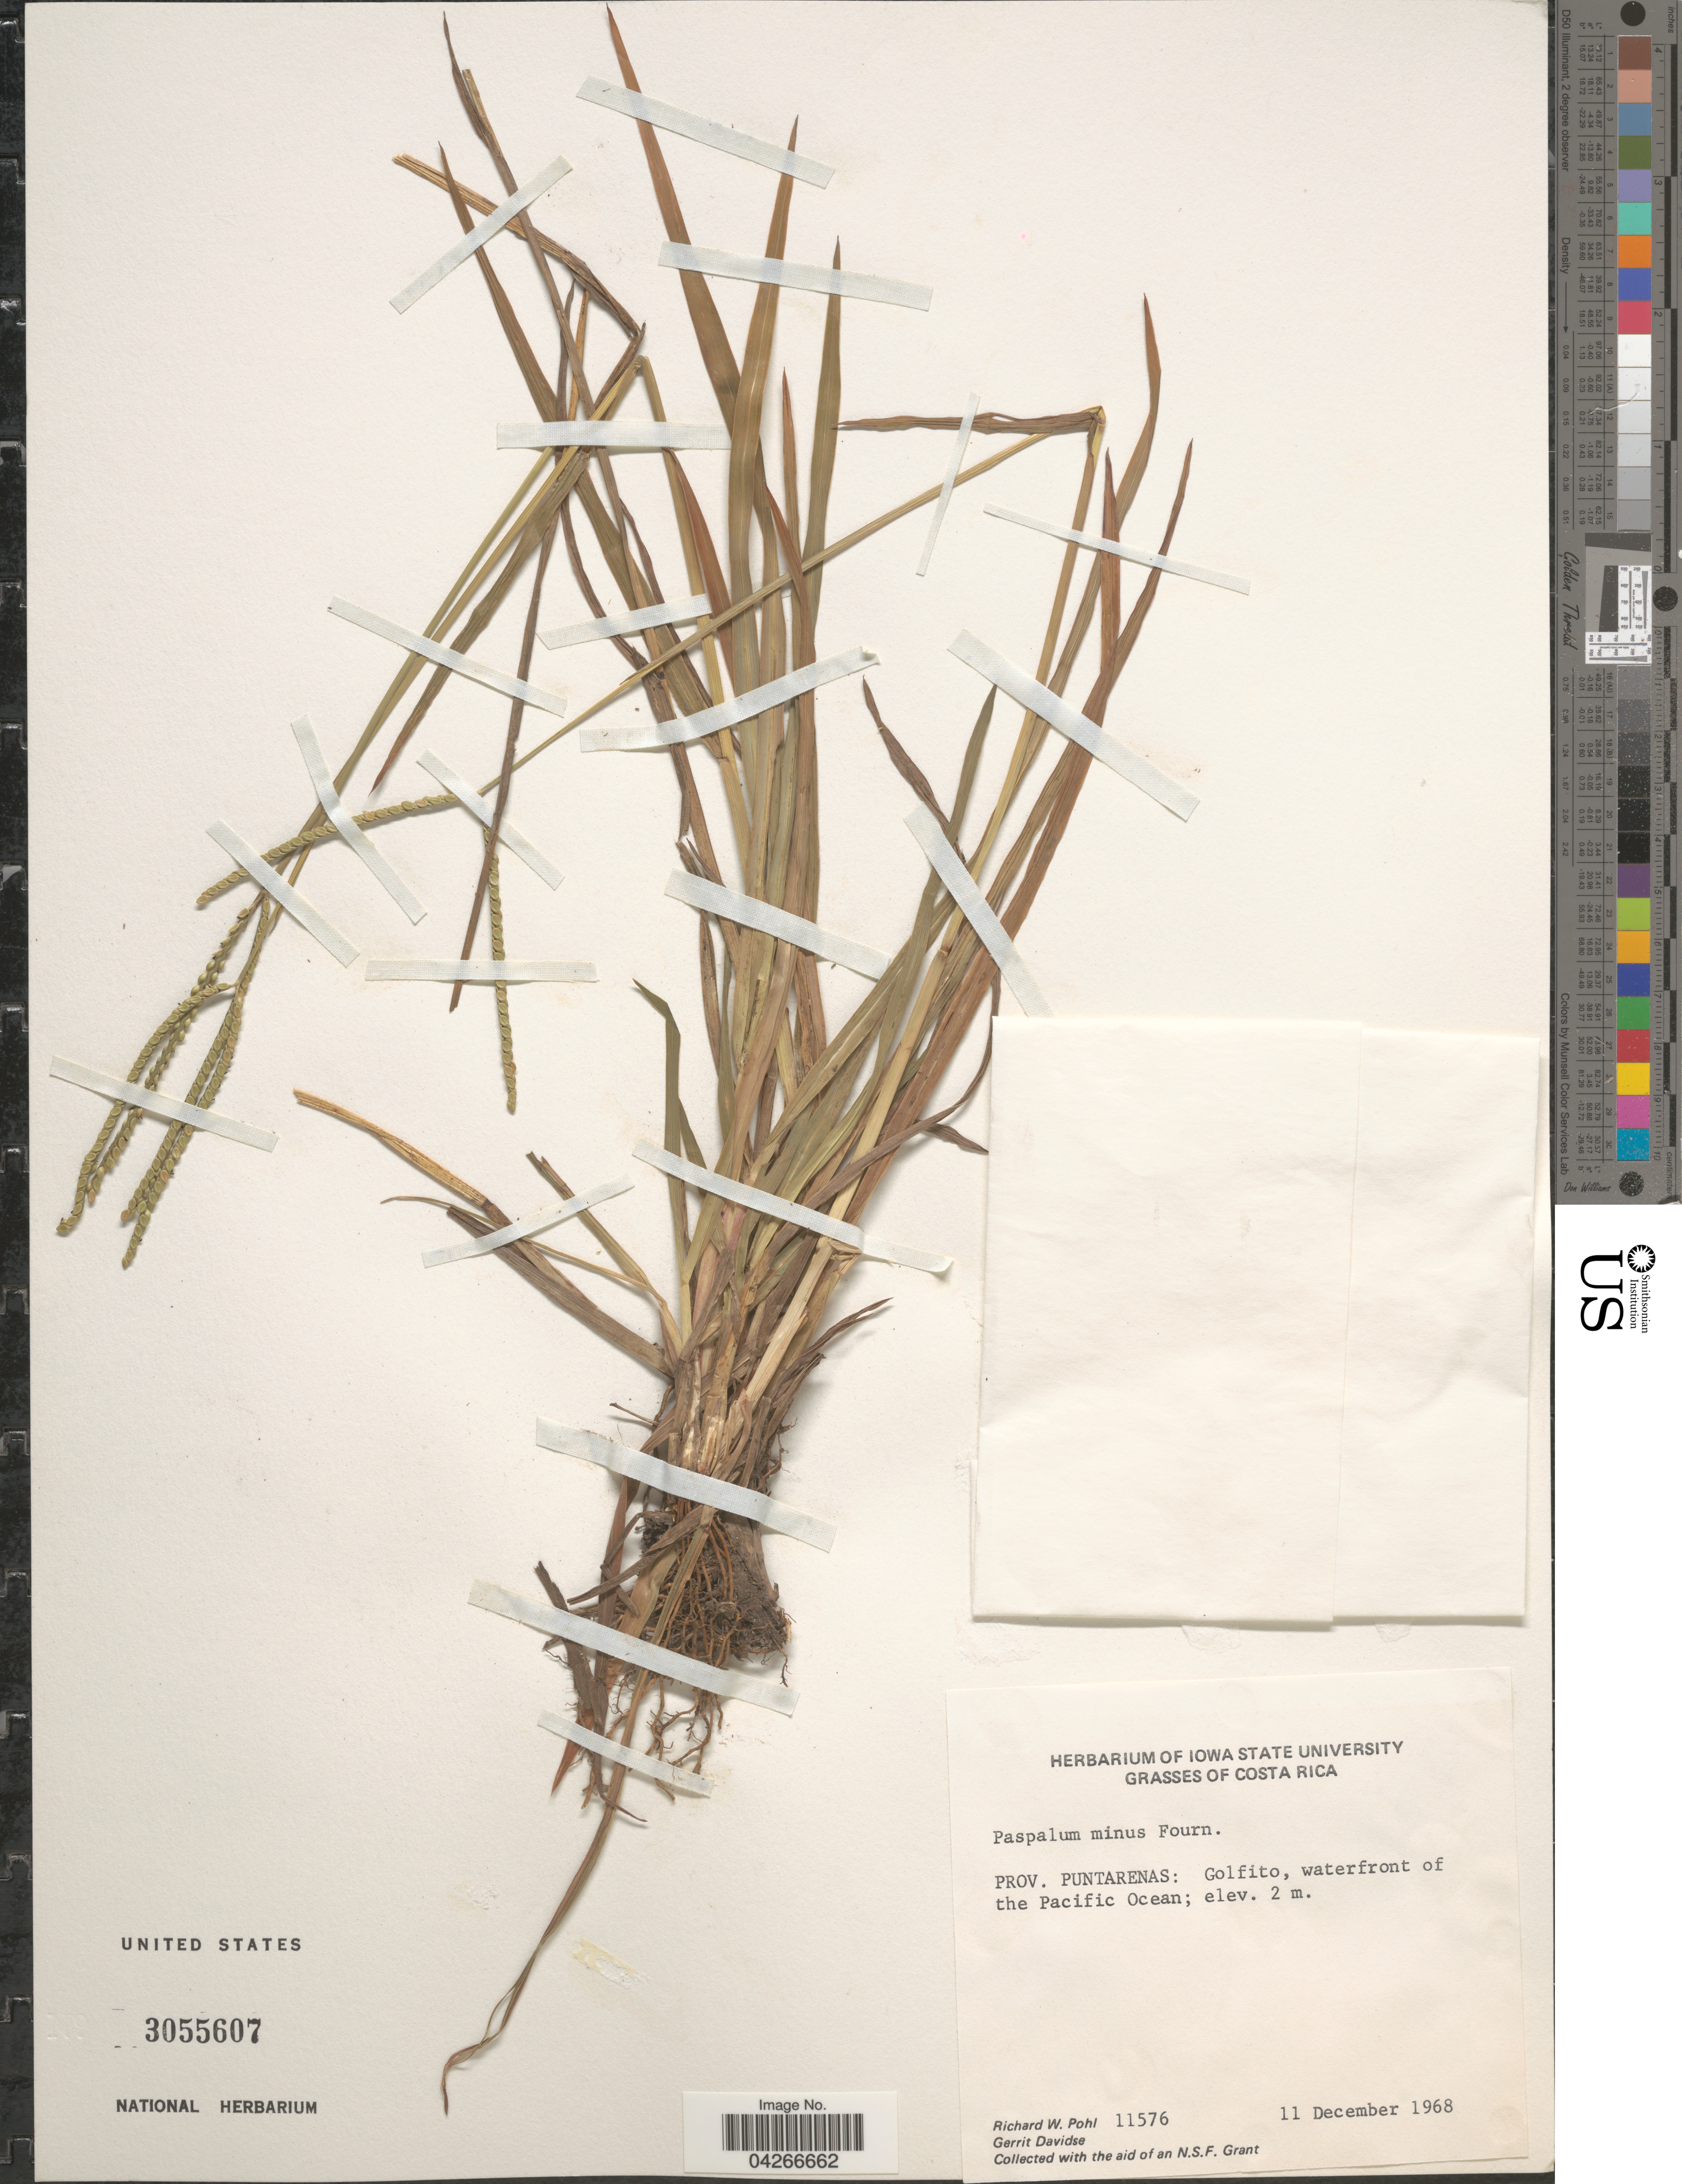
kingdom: Plantae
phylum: Tracheophyta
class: Liliopsida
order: Poales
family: Poaceae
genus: Paspalum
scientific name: Paspalum minus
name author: E. Fourn.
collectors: R. W. Pohl & G. Davidse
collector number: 11576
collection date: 1968-12-11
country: Costa Rica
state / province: Puntarenas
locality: Golfito, waterfront of the Pacific Ocean.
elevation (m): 2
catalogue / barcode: US 3055607